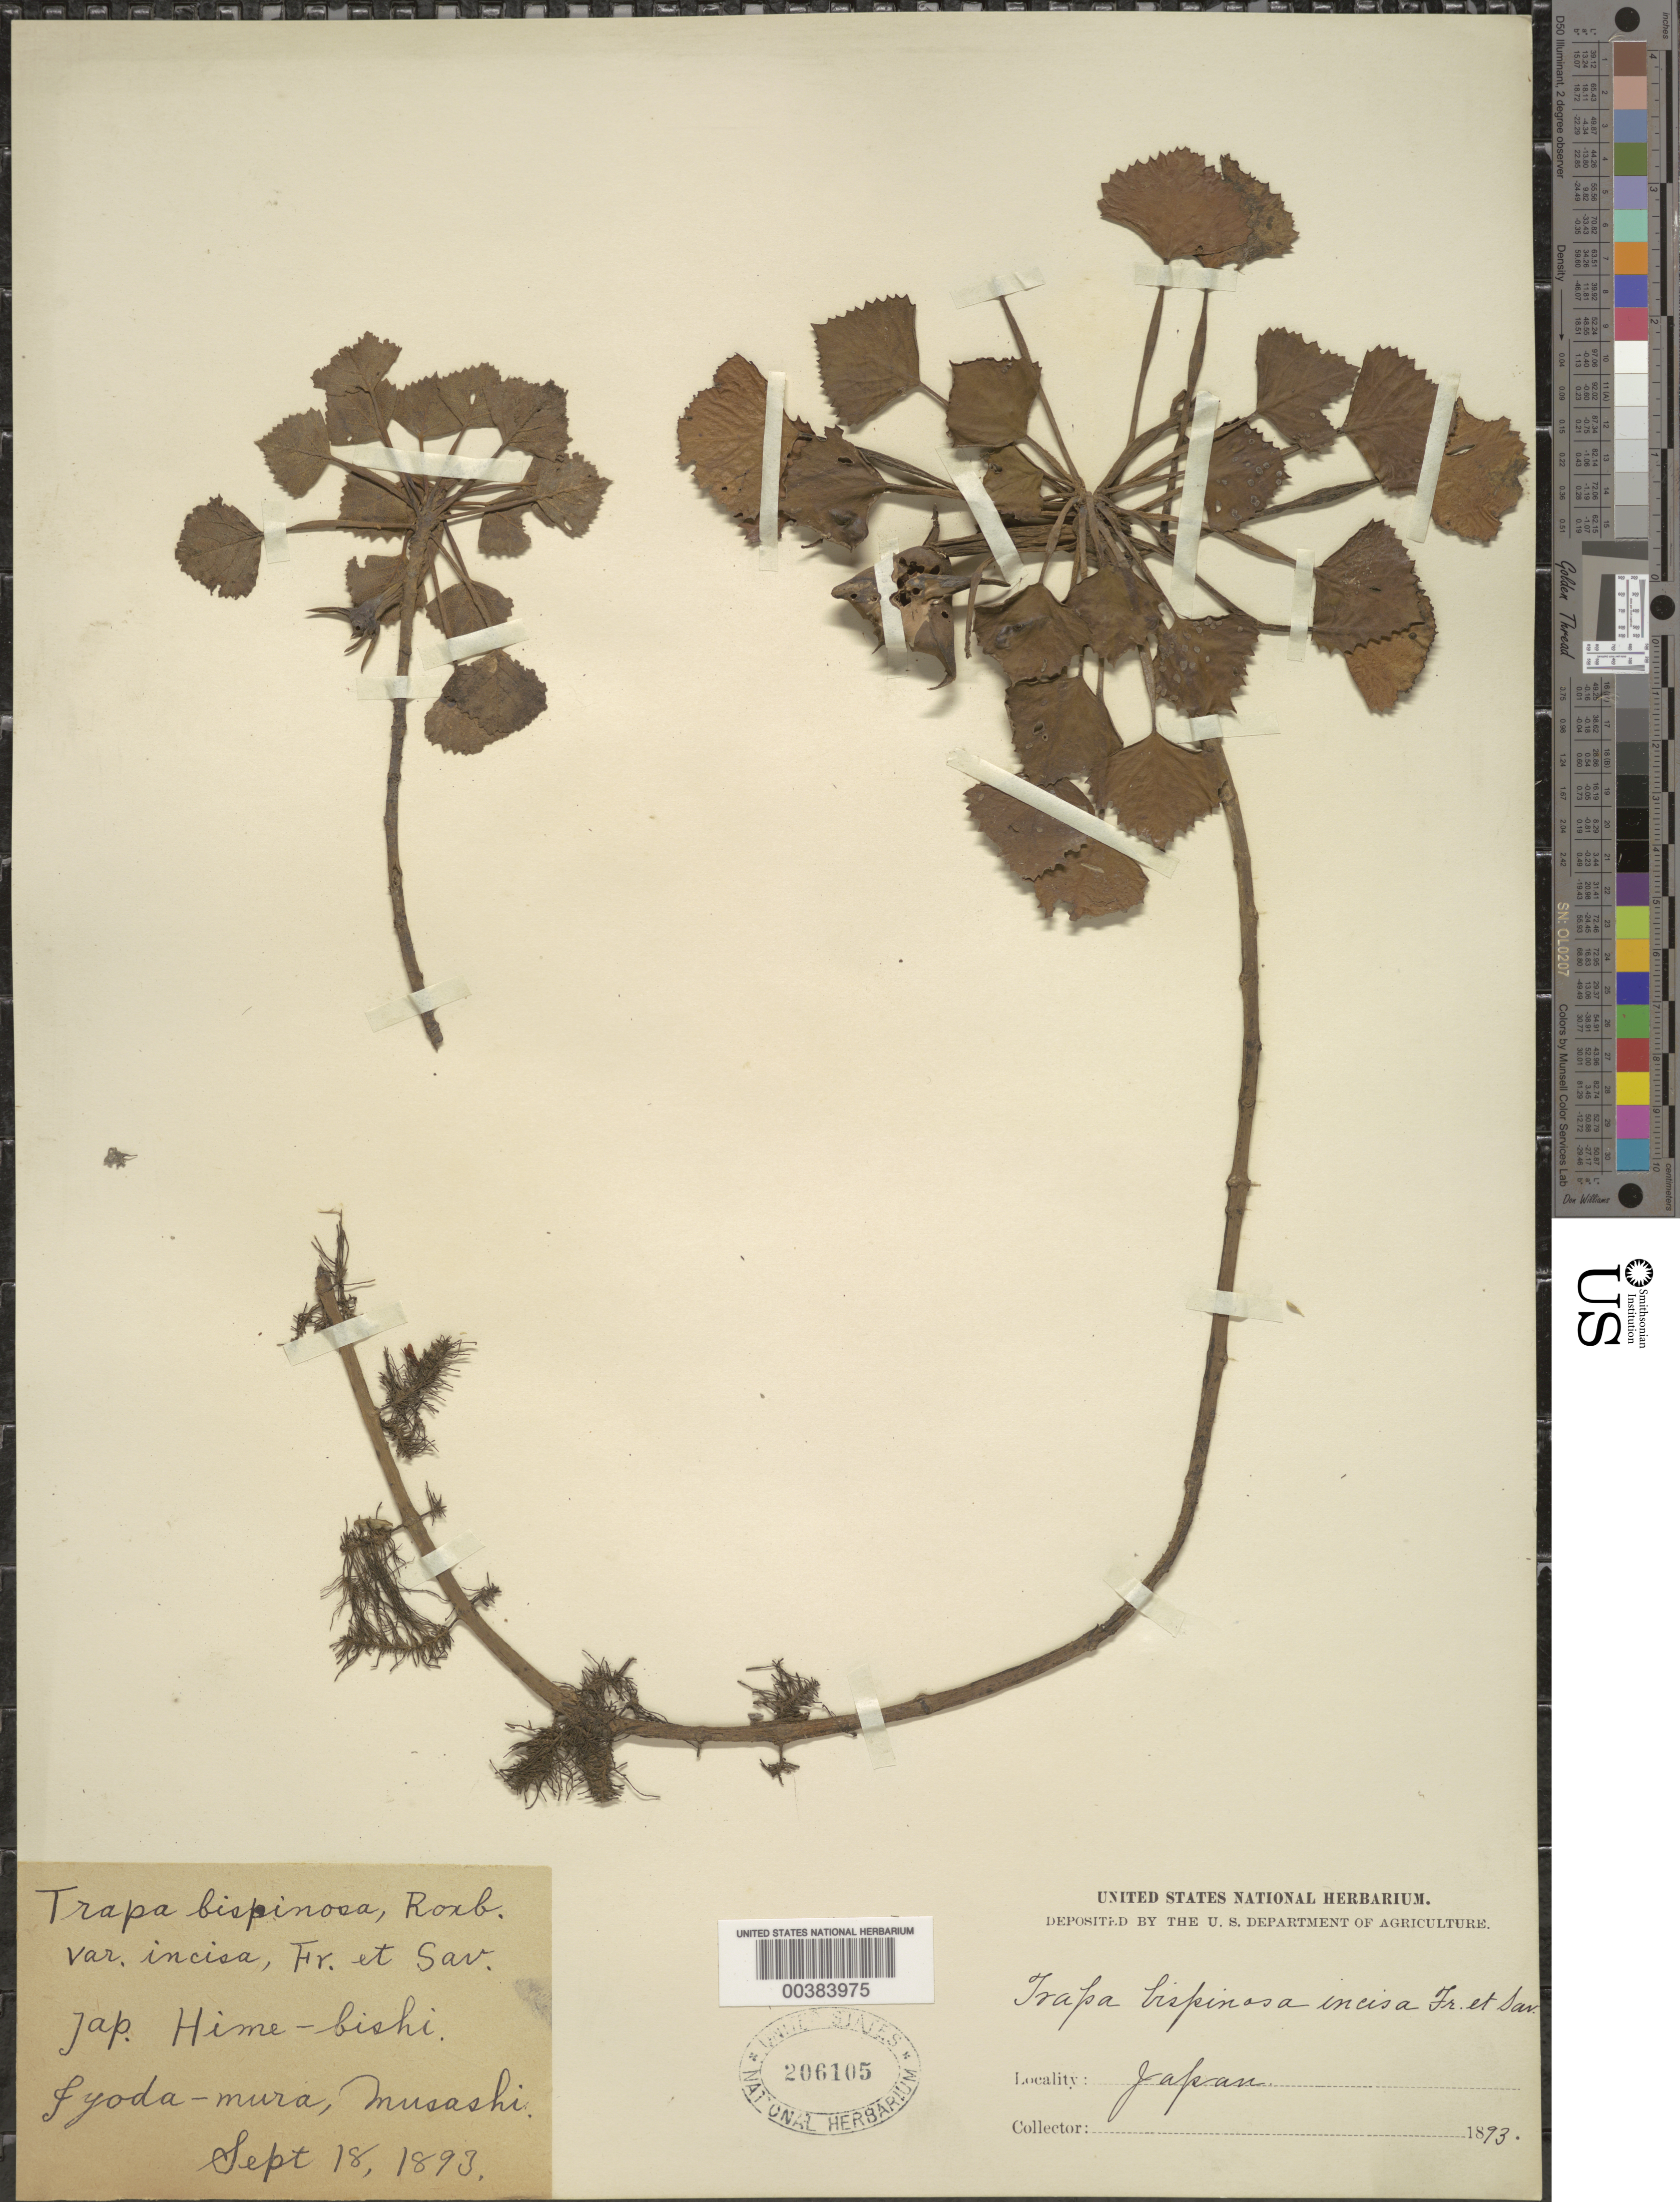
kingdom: Plantae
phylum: Tracheophyta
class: Magnoliopsida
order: Myrtales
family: Lythraceae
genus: Trapa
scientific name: Trapa natans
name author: L.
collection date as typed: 18 Sep 1893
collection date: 1893-09-18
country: Japan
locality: Lyoda-mura, musashi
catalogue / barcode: US 206105